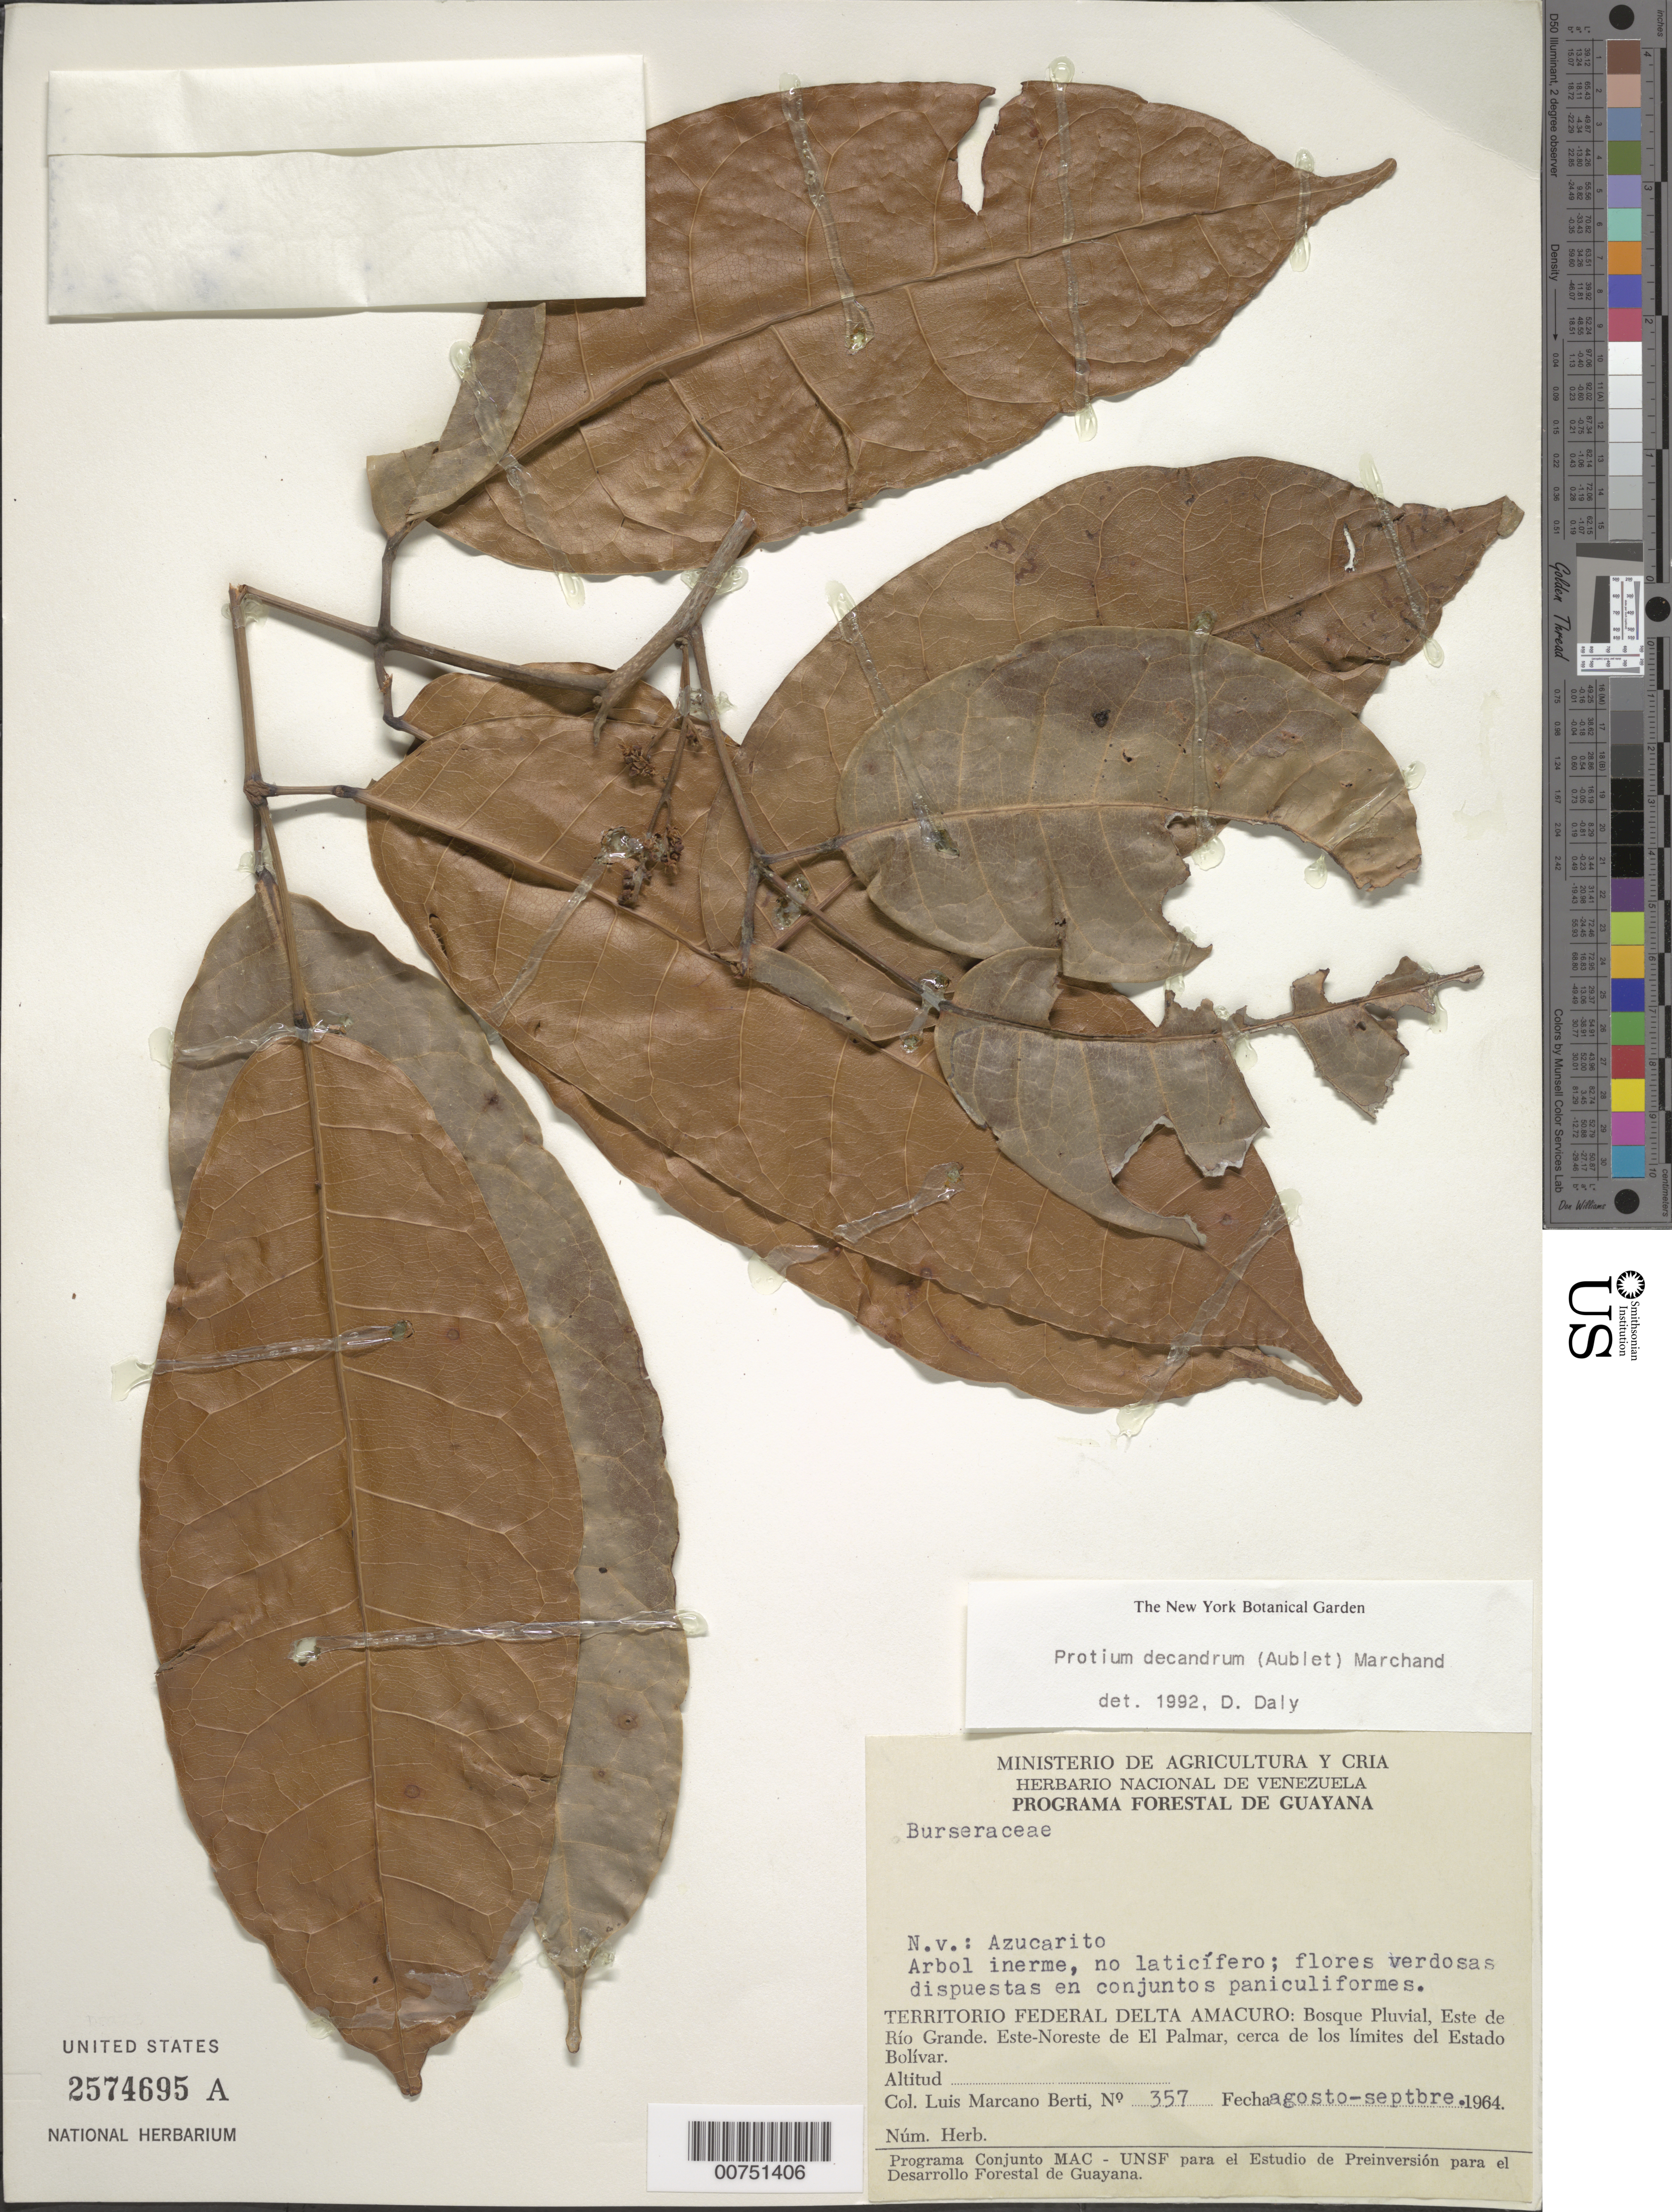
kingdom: Plantae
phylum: Tracheophyta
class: Magnoliopsida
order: Sapindales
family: Burseraceae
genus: Protium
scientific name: Protium decandrum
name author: (Aubl.) Marchand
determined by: Daly, D. C.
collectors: L. Marcano-Berti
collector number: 357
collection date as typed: Aug-64 to Sep-64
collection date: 1964-08/1964-09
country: Venezuela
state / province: Delta Amacuro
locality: Este de Río Grande, ENE de El Palmar, cerca de los limites del Estado Bolívar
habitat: Bosque pluvial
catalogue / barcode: US 2574695A